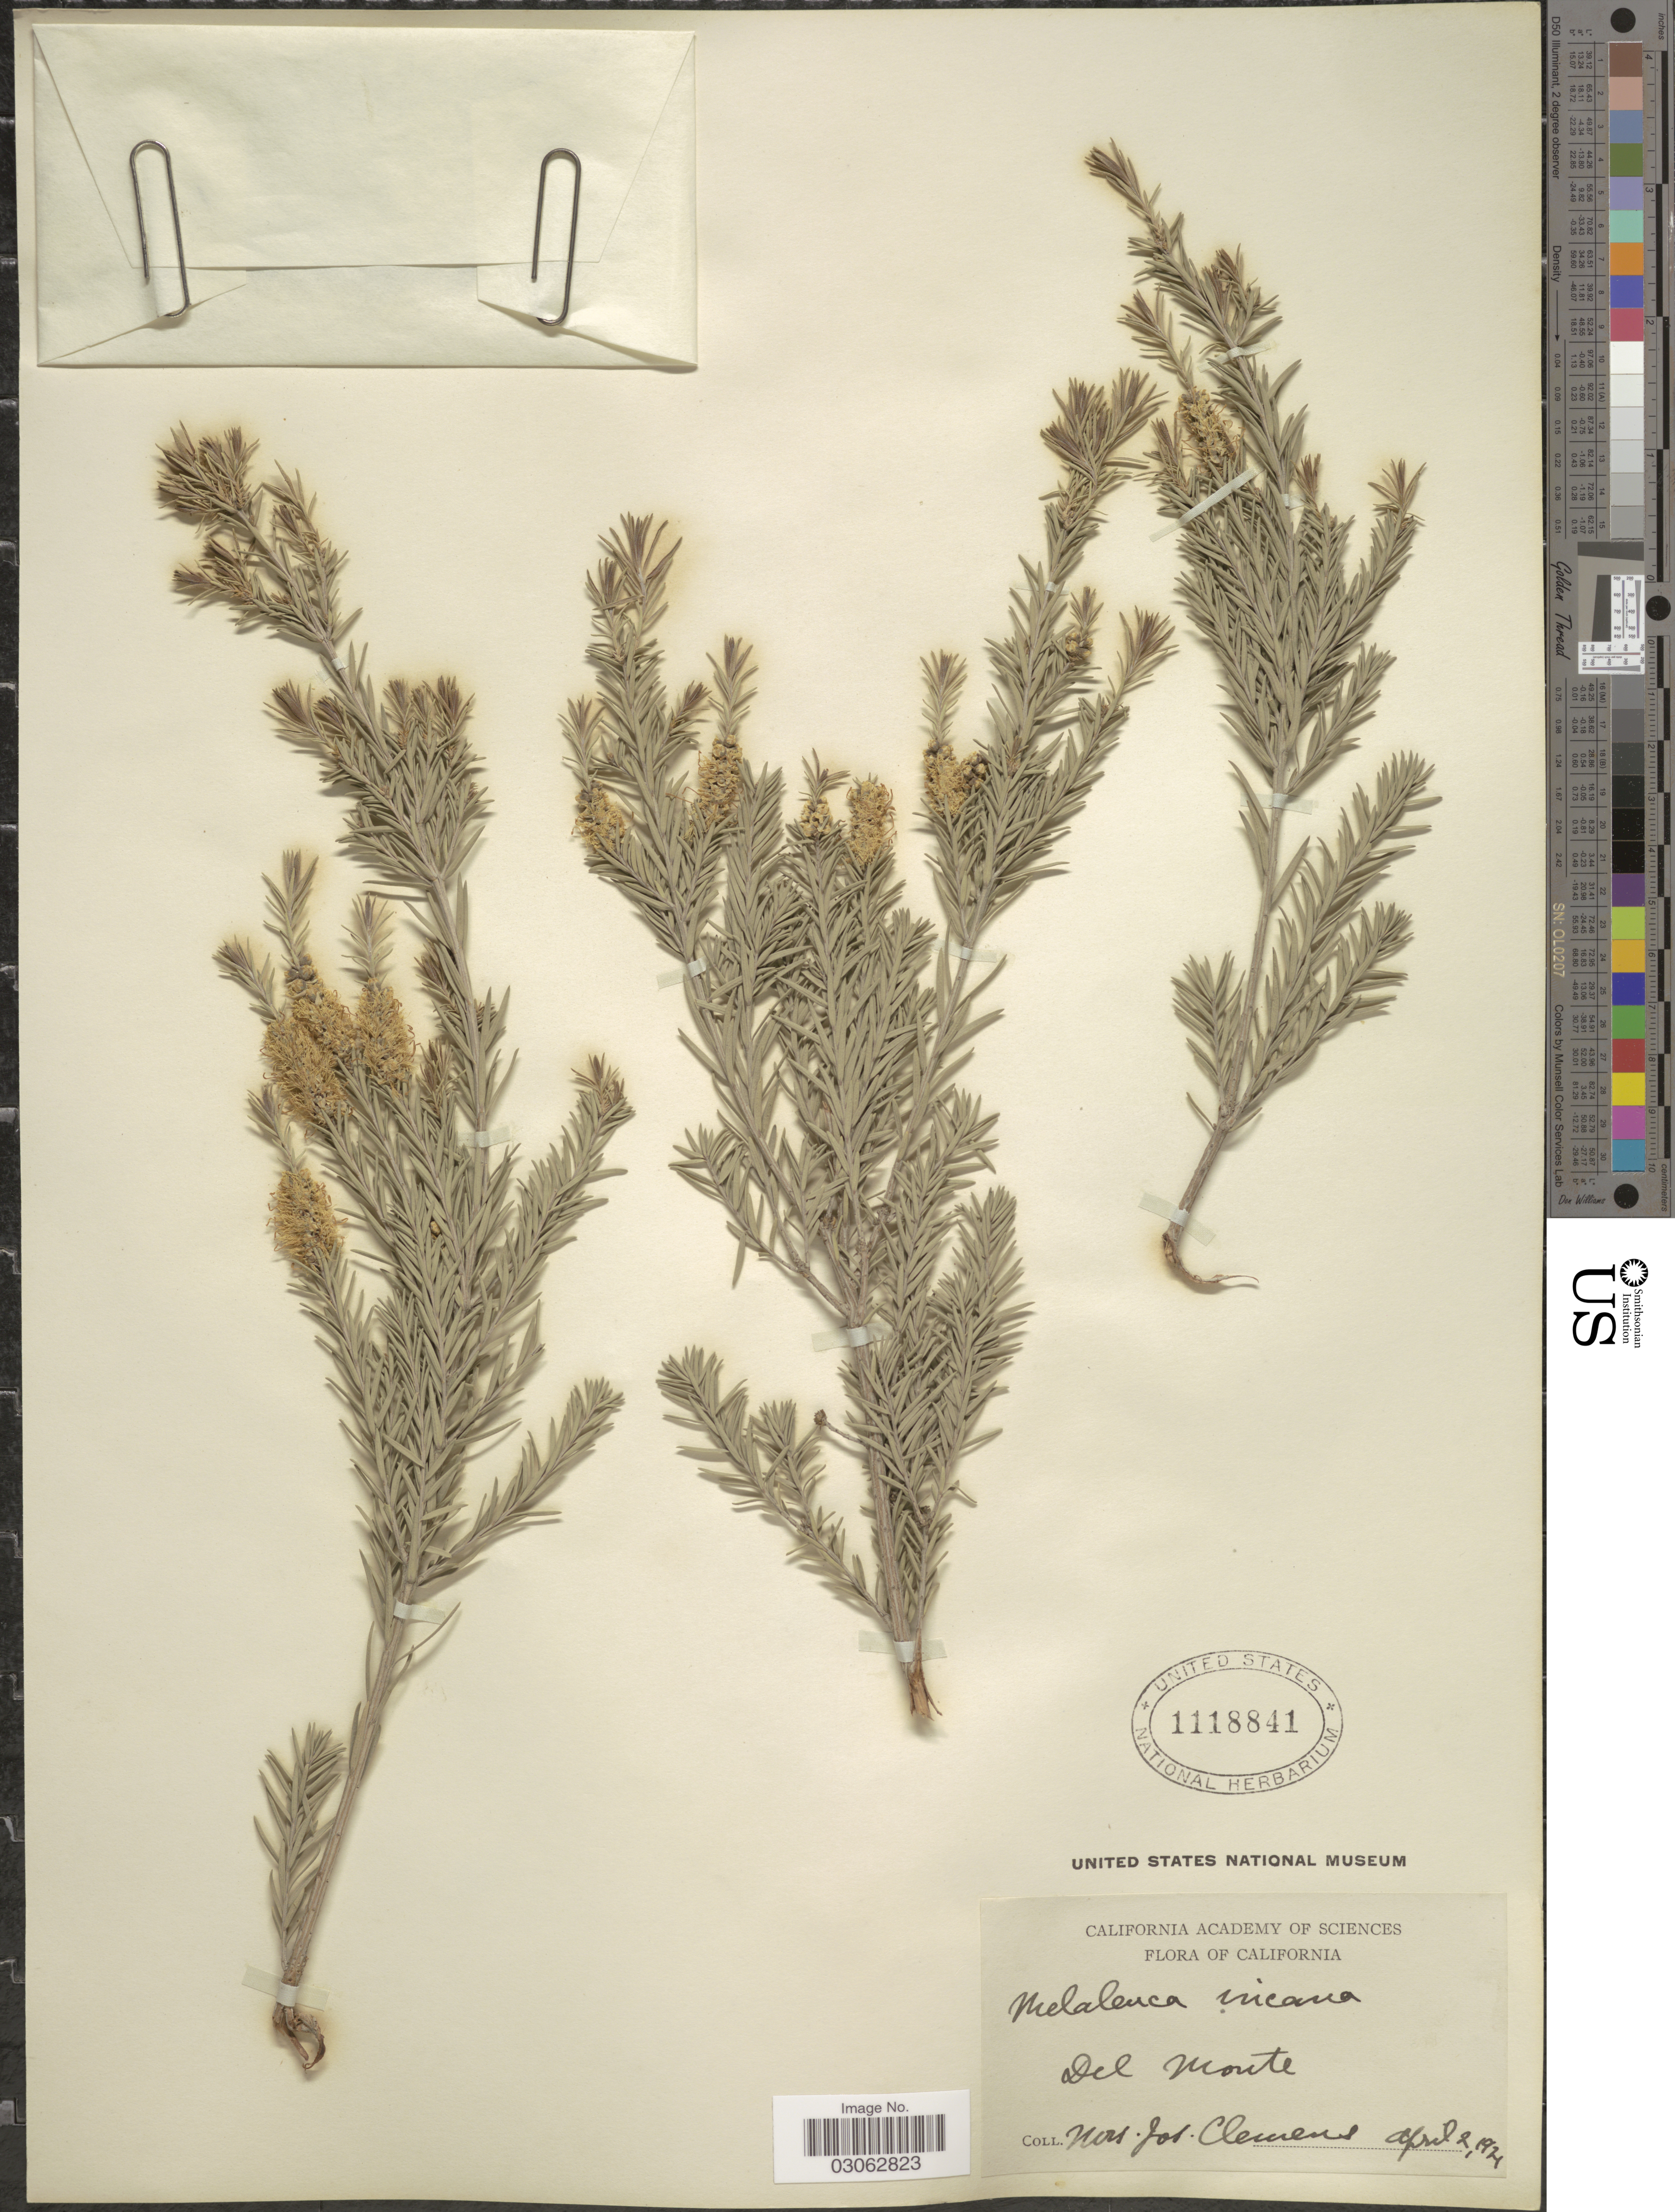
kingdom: Plantae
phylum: Tracheophyta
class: Magnoliopsida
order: Myrtales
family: Myrtaceae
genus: Melaleuca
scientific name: Melaleuca incana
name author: R. Br.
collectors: J. Clemens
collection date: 1924-04-02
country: United States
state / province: California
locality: Del Monte.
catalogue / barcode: US 1118841